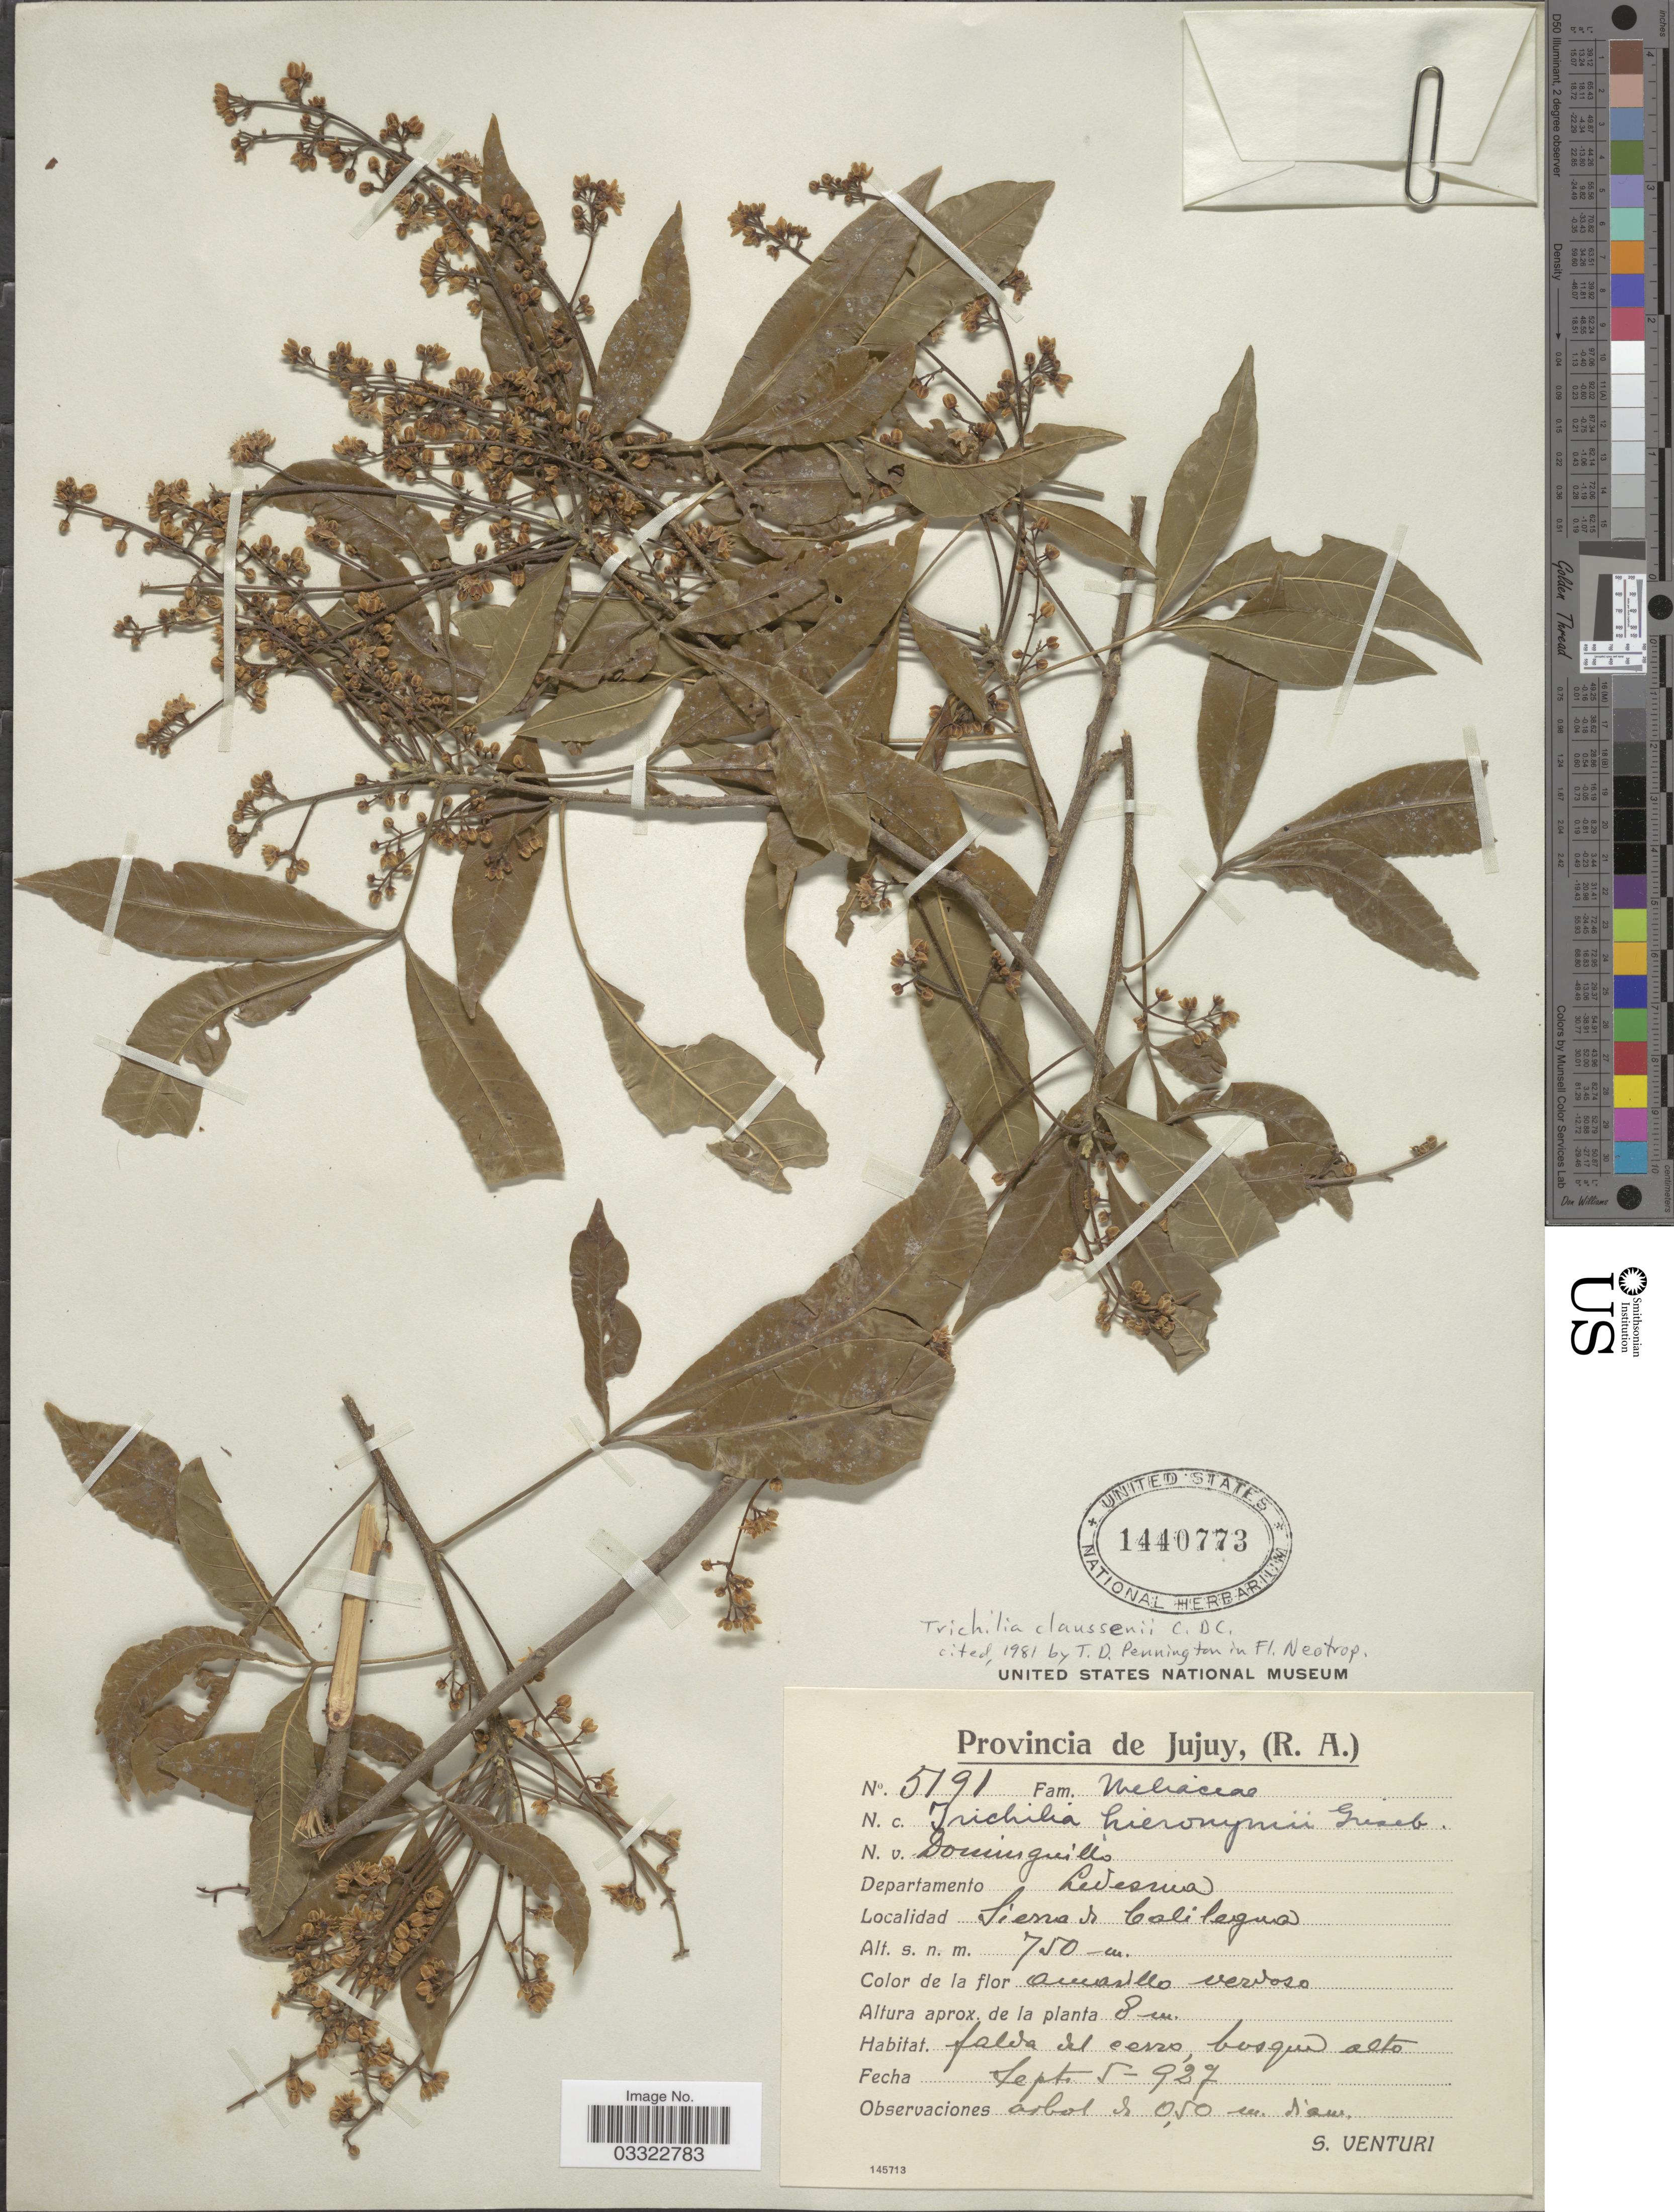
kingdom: Plantae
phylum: Tracheophyta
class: Magnoliopsida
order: Sapindales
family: Meliaceae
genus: Trichilia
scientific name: Trichilia claussenii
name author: C. DC. in Mart.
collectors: S. Venturi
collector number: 5191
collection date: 1927-09-05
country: Argentina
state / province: Jujuy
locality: Departmento Ledesma Sierra de Calilegua.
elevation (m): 750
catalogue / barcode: US 1440773